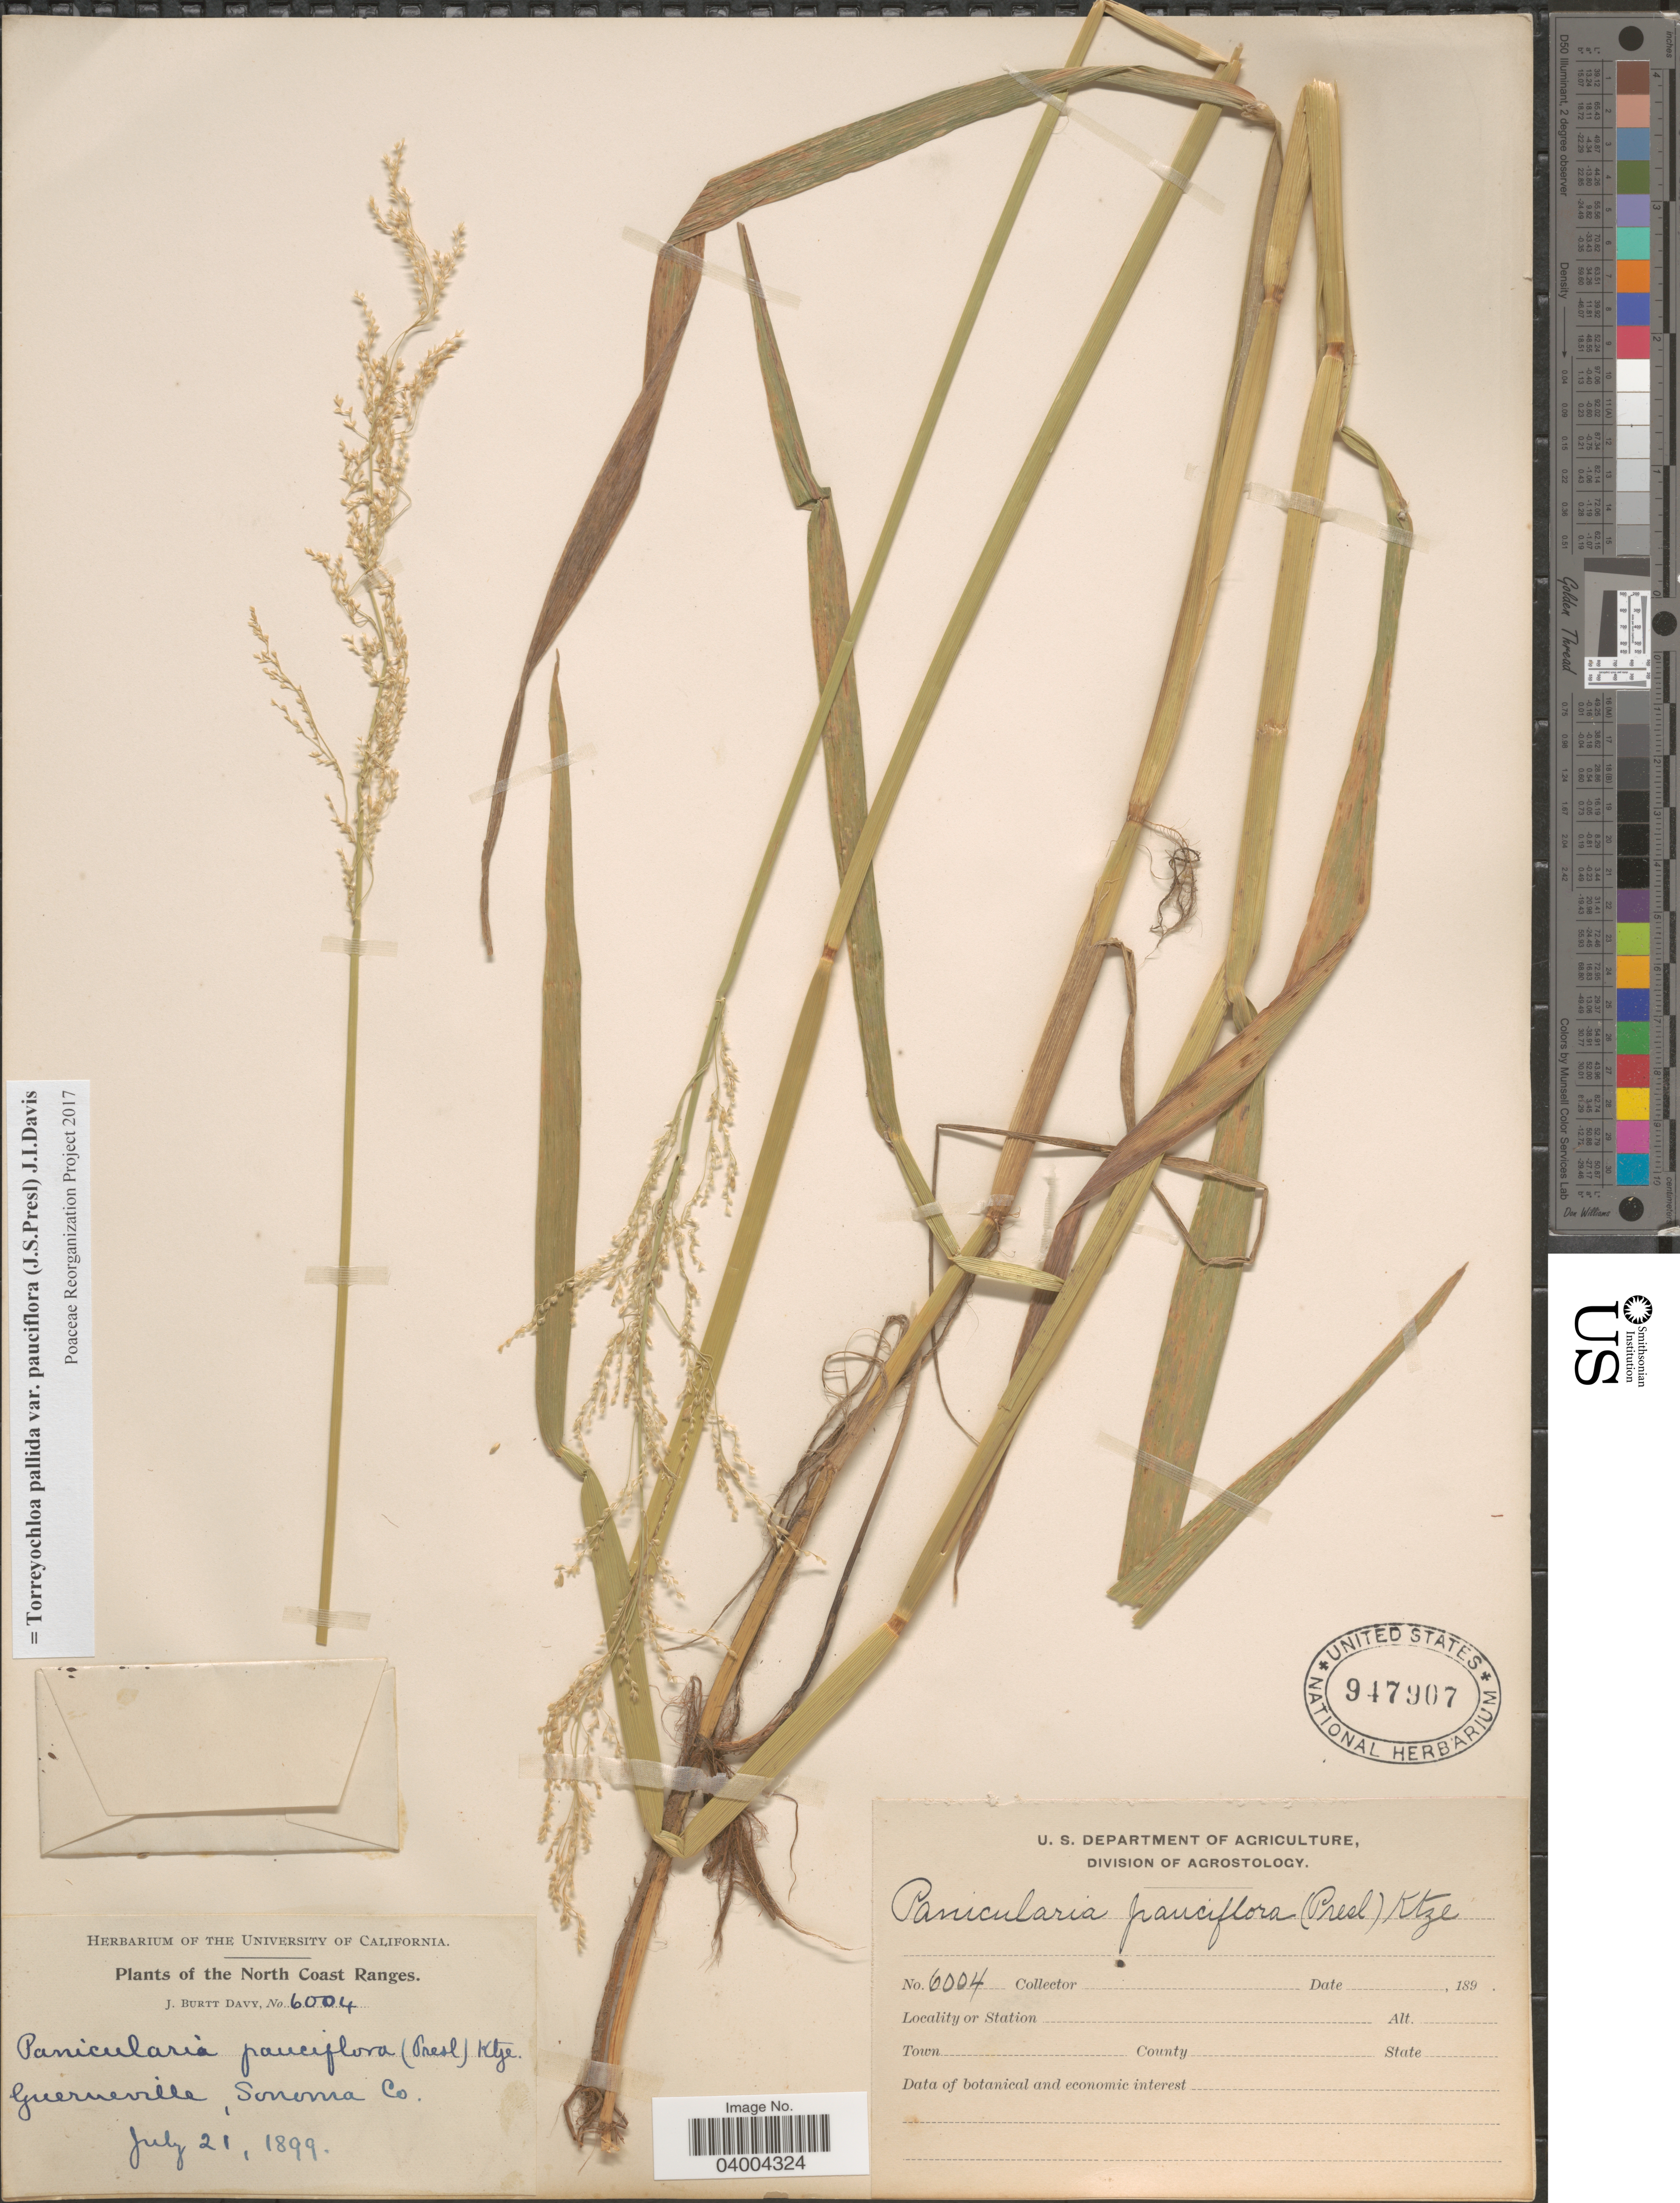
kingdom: Plantae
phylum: Tracheophyta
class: Liliopsida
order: Poales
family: Poaceae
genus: Torreyochloa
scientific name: Torreyochloa pallida var. pauciflora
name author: (J. Presl) J.I. Davis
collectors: J. Burtt Davy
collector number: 6004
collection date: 1899-07-21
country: United States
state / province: California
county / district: Sonoma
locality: North Coast Ranges. Guerneville, Sonoma Co.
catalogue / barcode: US 947907